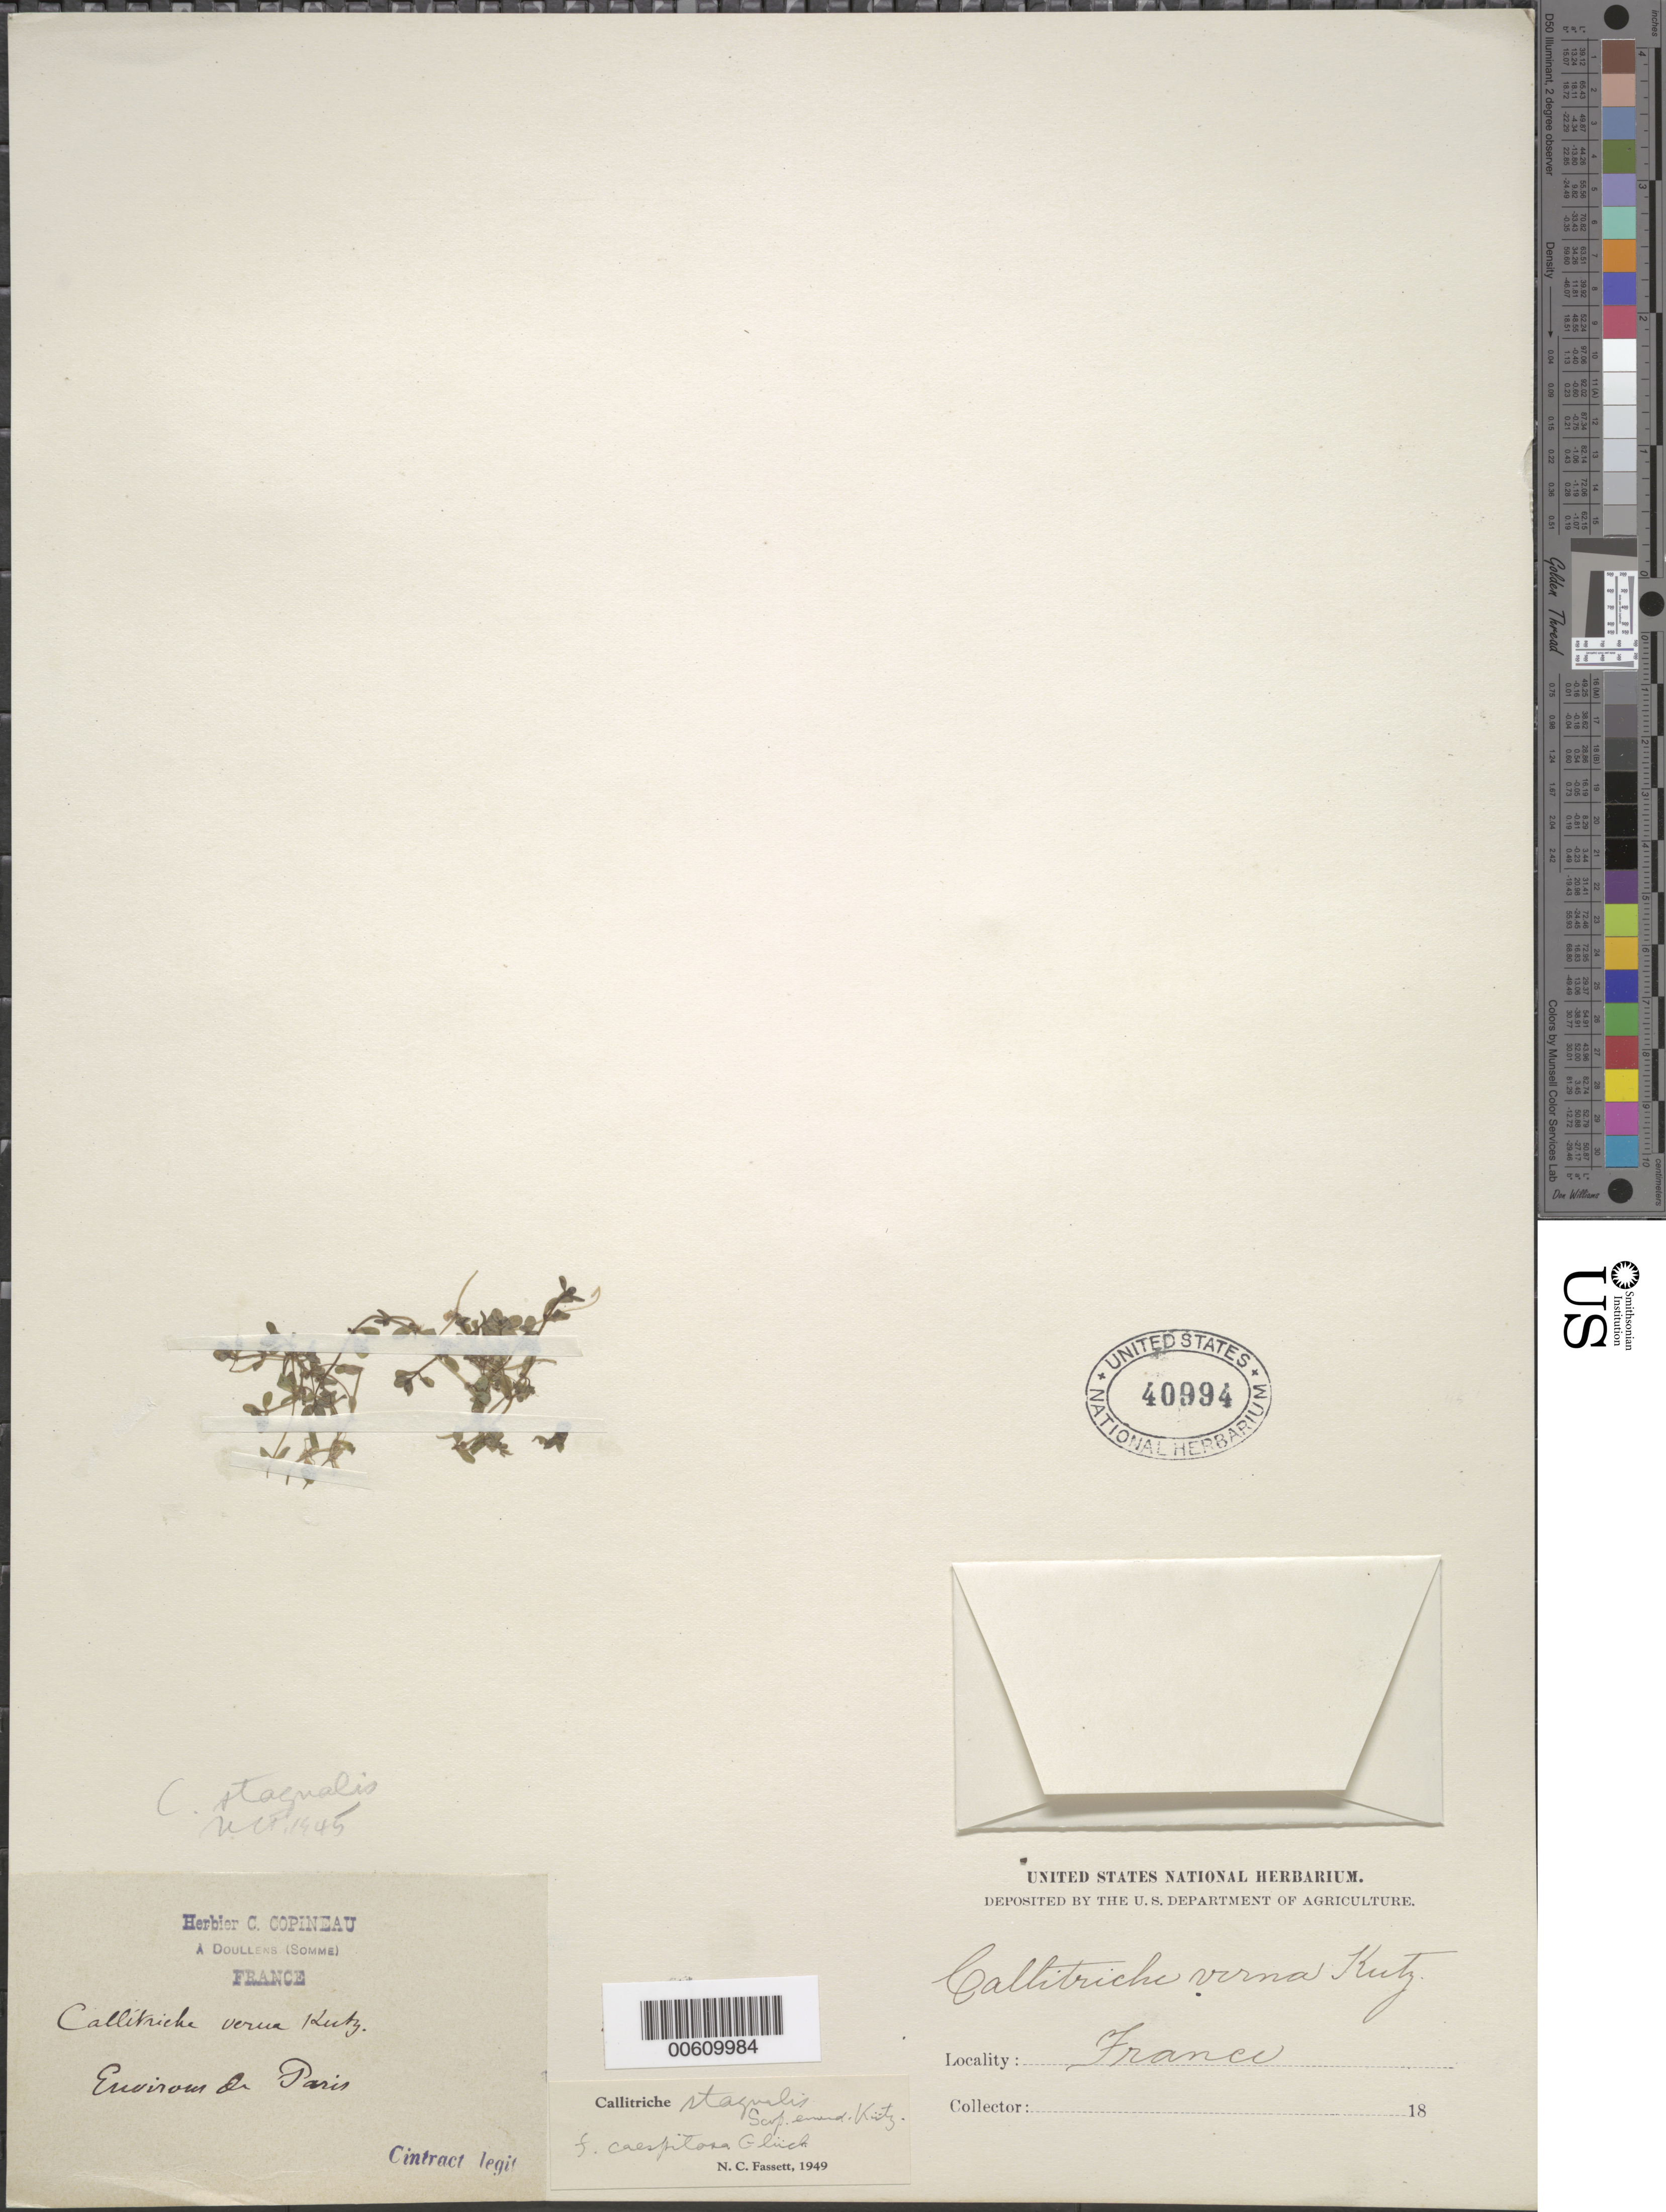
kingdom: Plantae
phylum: Tracheophyta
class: Magnoliopsida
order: Lamiales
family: Plantaginaceae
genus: Callitriche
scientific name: Callitriche stagnalis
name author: Scop.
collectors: Cintract, --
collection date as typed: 18--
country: France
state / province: Hauts-de-France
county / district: Somme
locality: Doullens (Somme)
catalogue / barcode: US 40994